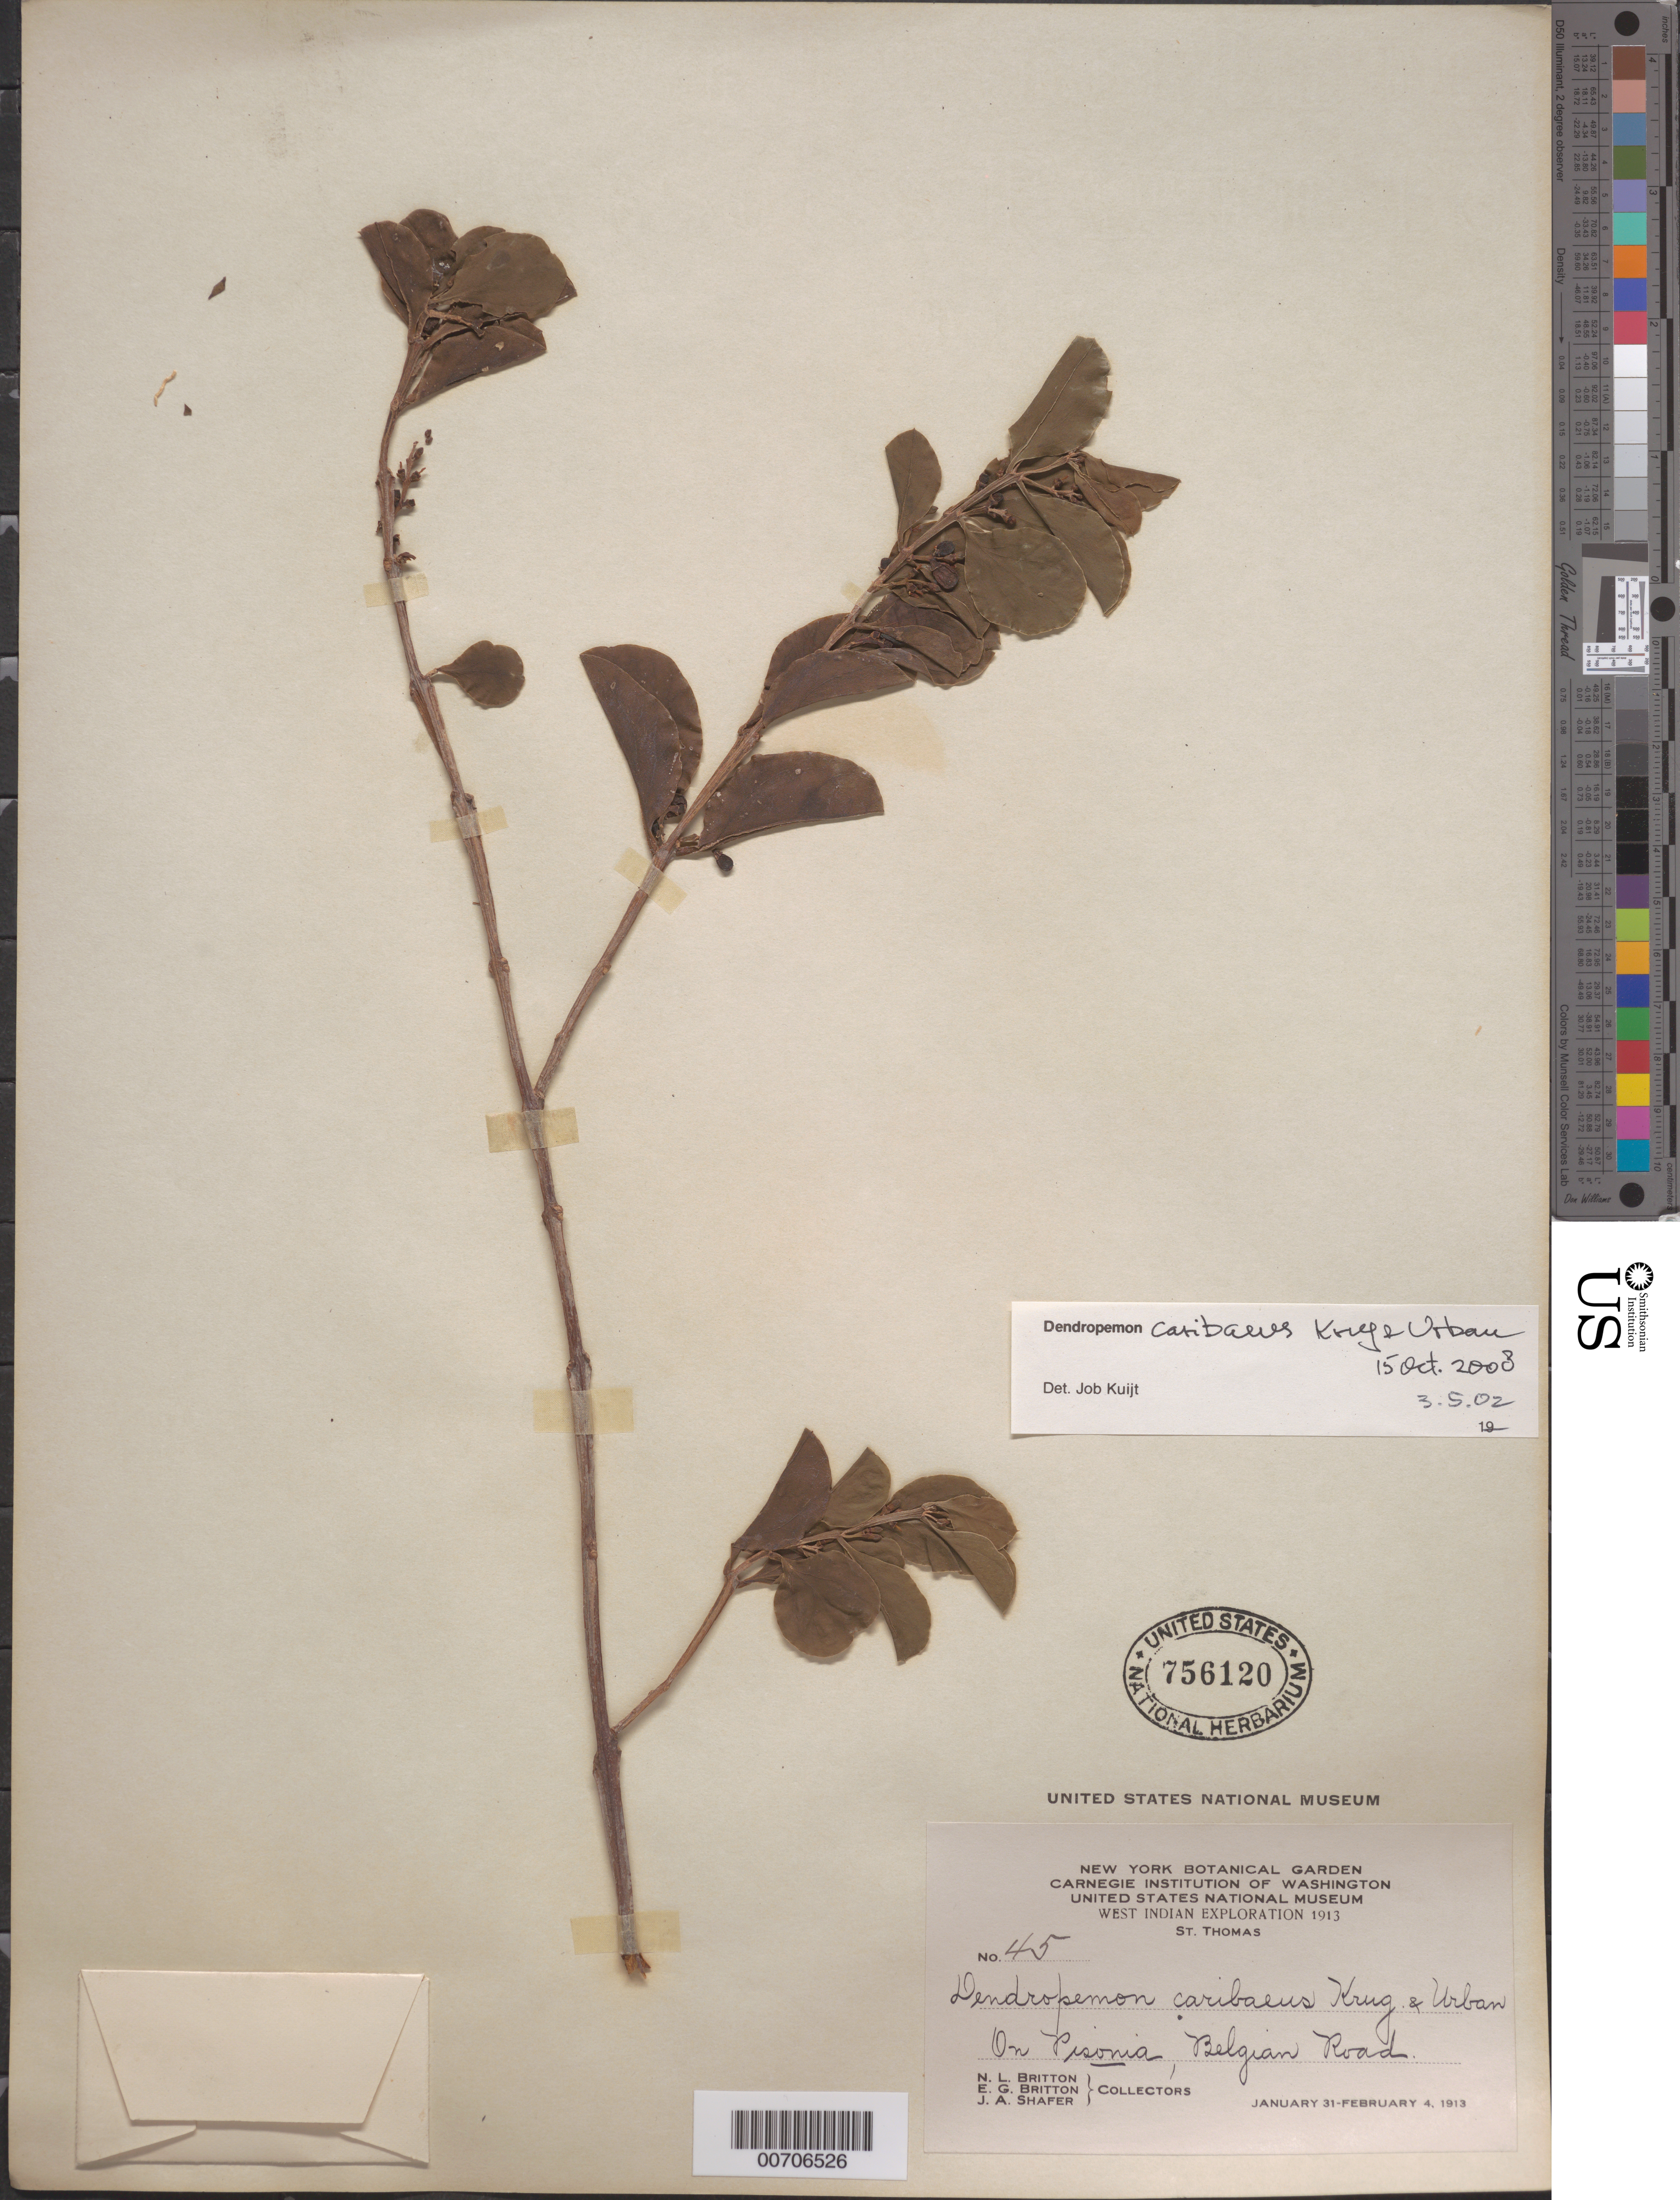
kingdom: Plantae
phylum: Tracheophyta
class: Magnoliopsida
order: Santalales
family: Loranthaceae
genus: Dendropemon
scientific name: Dendropemon caribaeus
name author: Krug & Urb.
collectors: N. Britton, E. G. Britton & J. A. Shafer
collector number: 45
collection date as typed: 31 Jan 1913 to 4 Feb 1913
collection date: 1913-01-31/1913-02-04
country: U.S. Virgin Islands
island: St. Thomas Island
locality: Belgian Road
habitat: On Pisonia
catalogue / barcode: US 756120